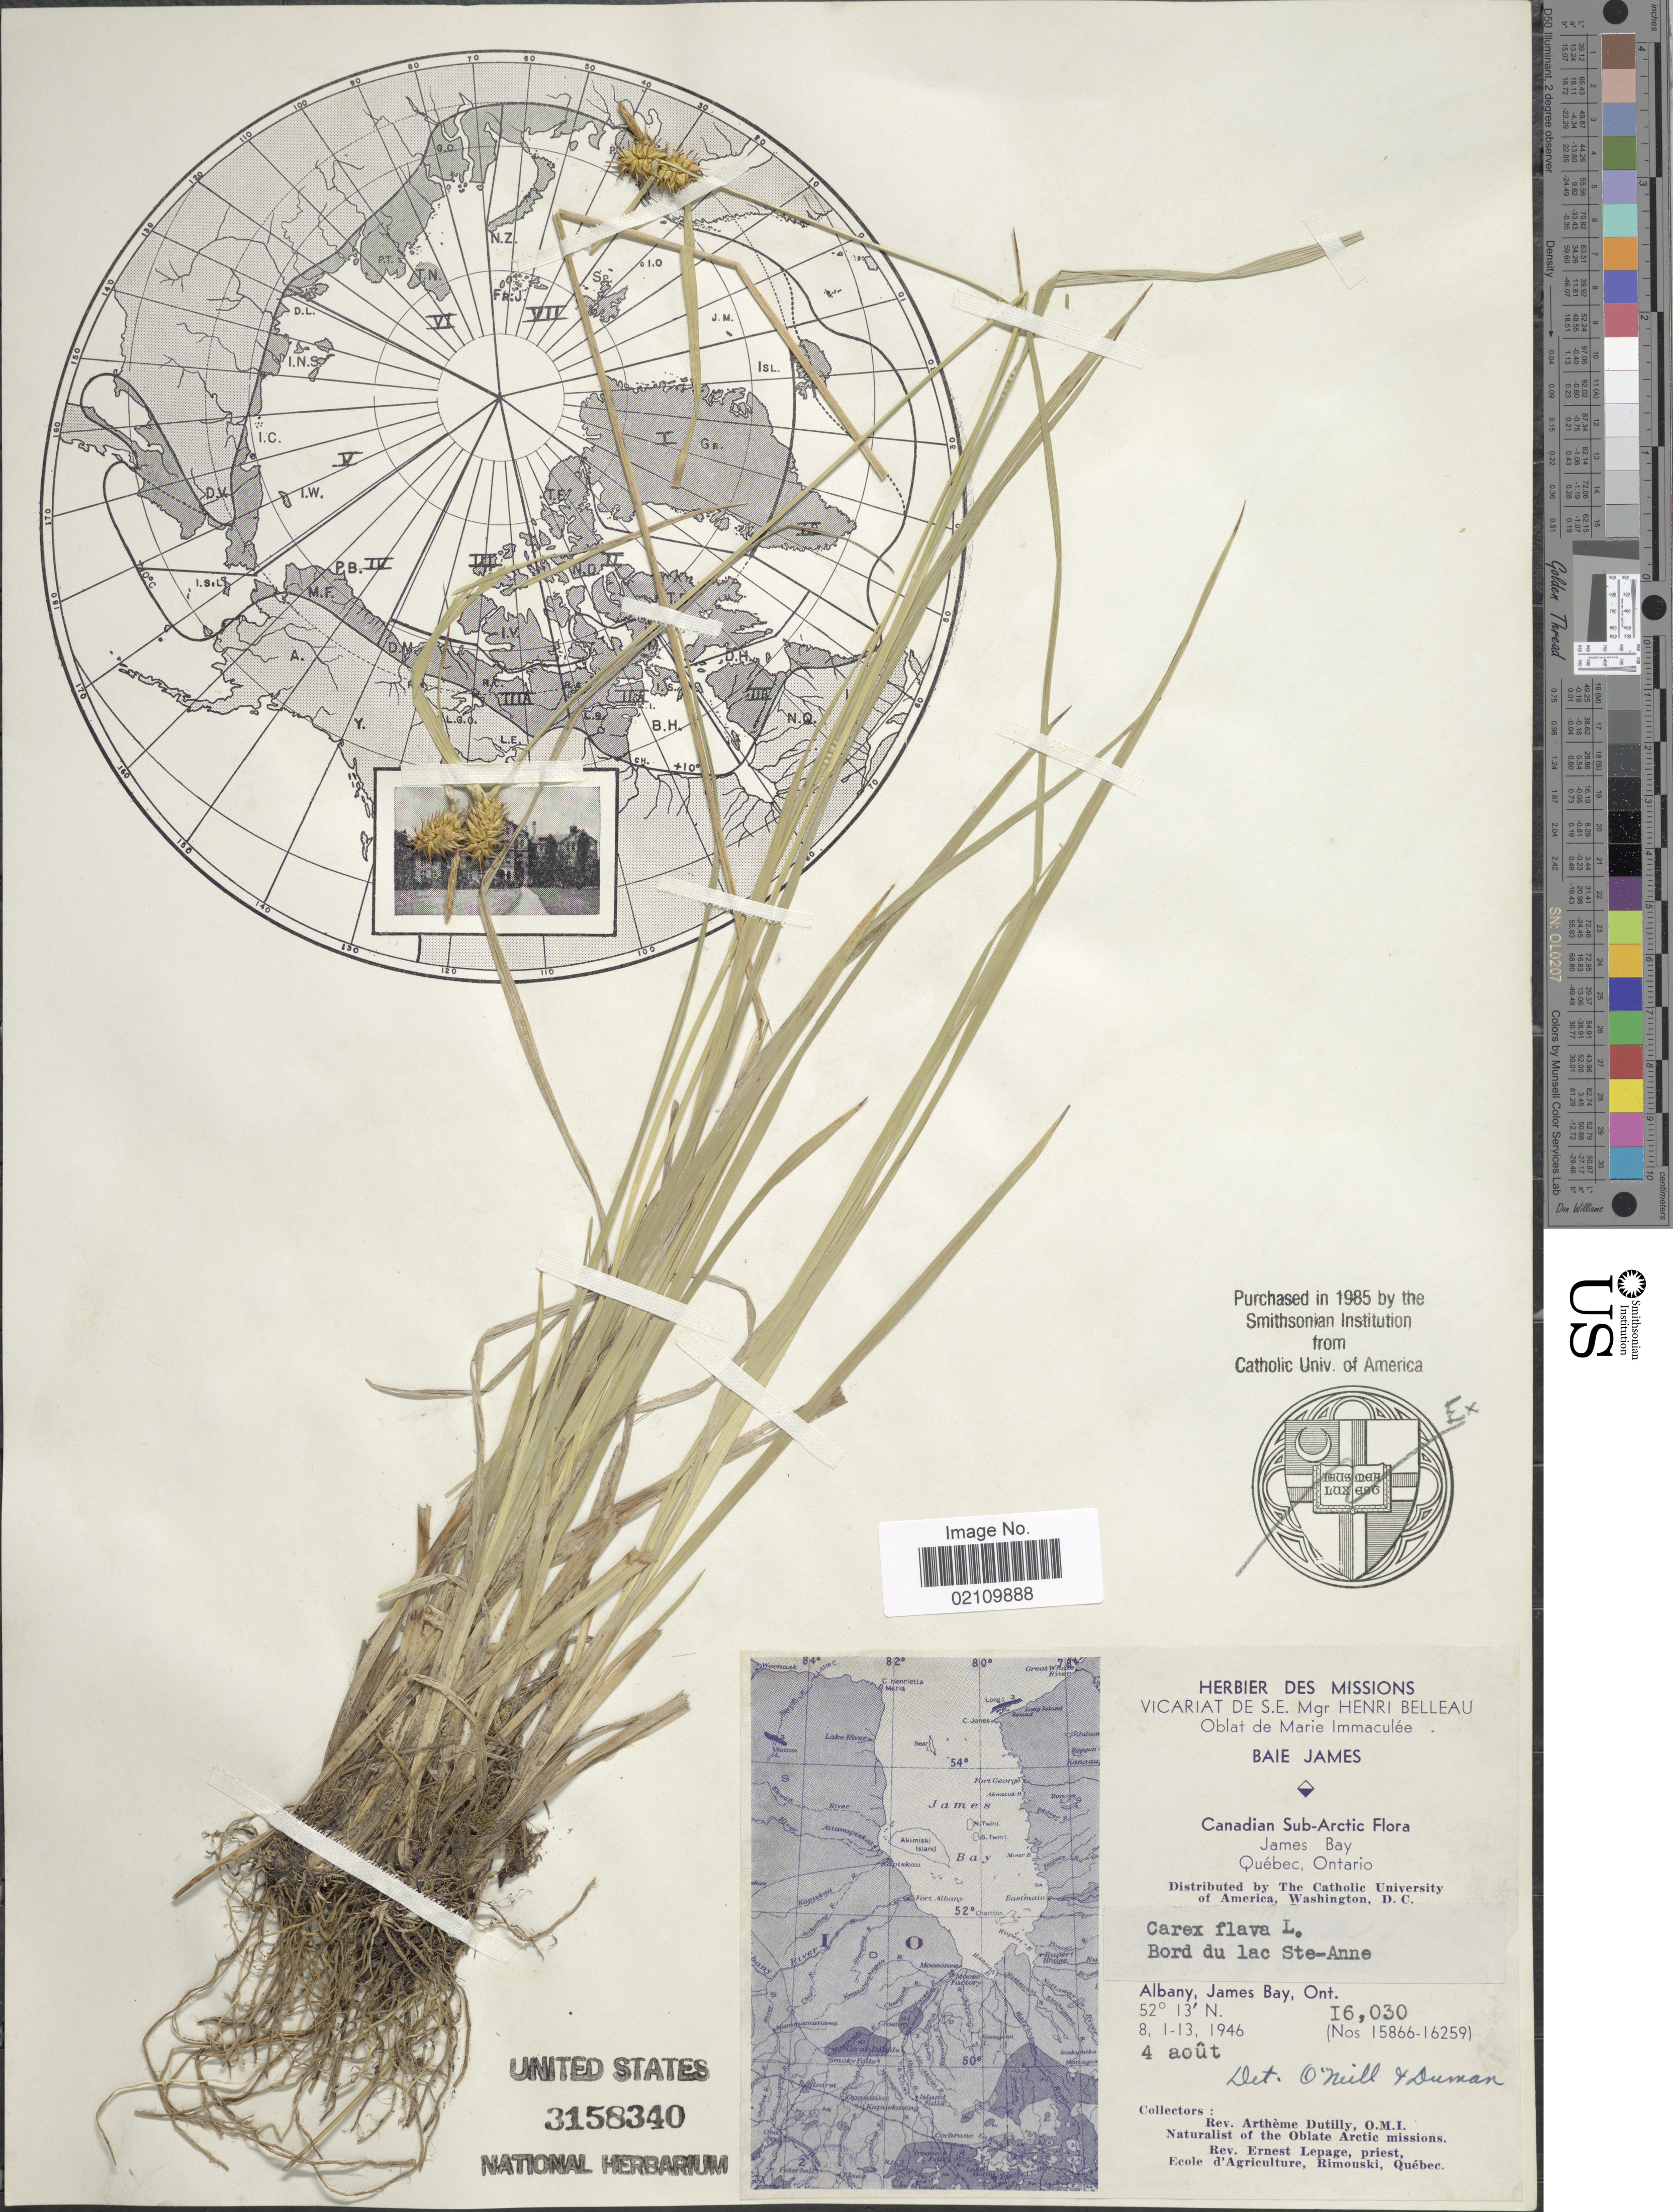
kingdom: Plantae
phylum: Tracheophyta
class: Liliopsida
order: Poales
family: Cyperaceae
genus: Carex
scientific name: Carex flava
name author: L.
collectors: A. Dutilly & E. Lepage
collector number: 16030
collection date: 1946-08-04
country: Canada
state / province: Ontario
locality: Canadian Sub-Arctic. James Bay. Albany, James Bay, Ont.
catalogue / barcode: US 3158340